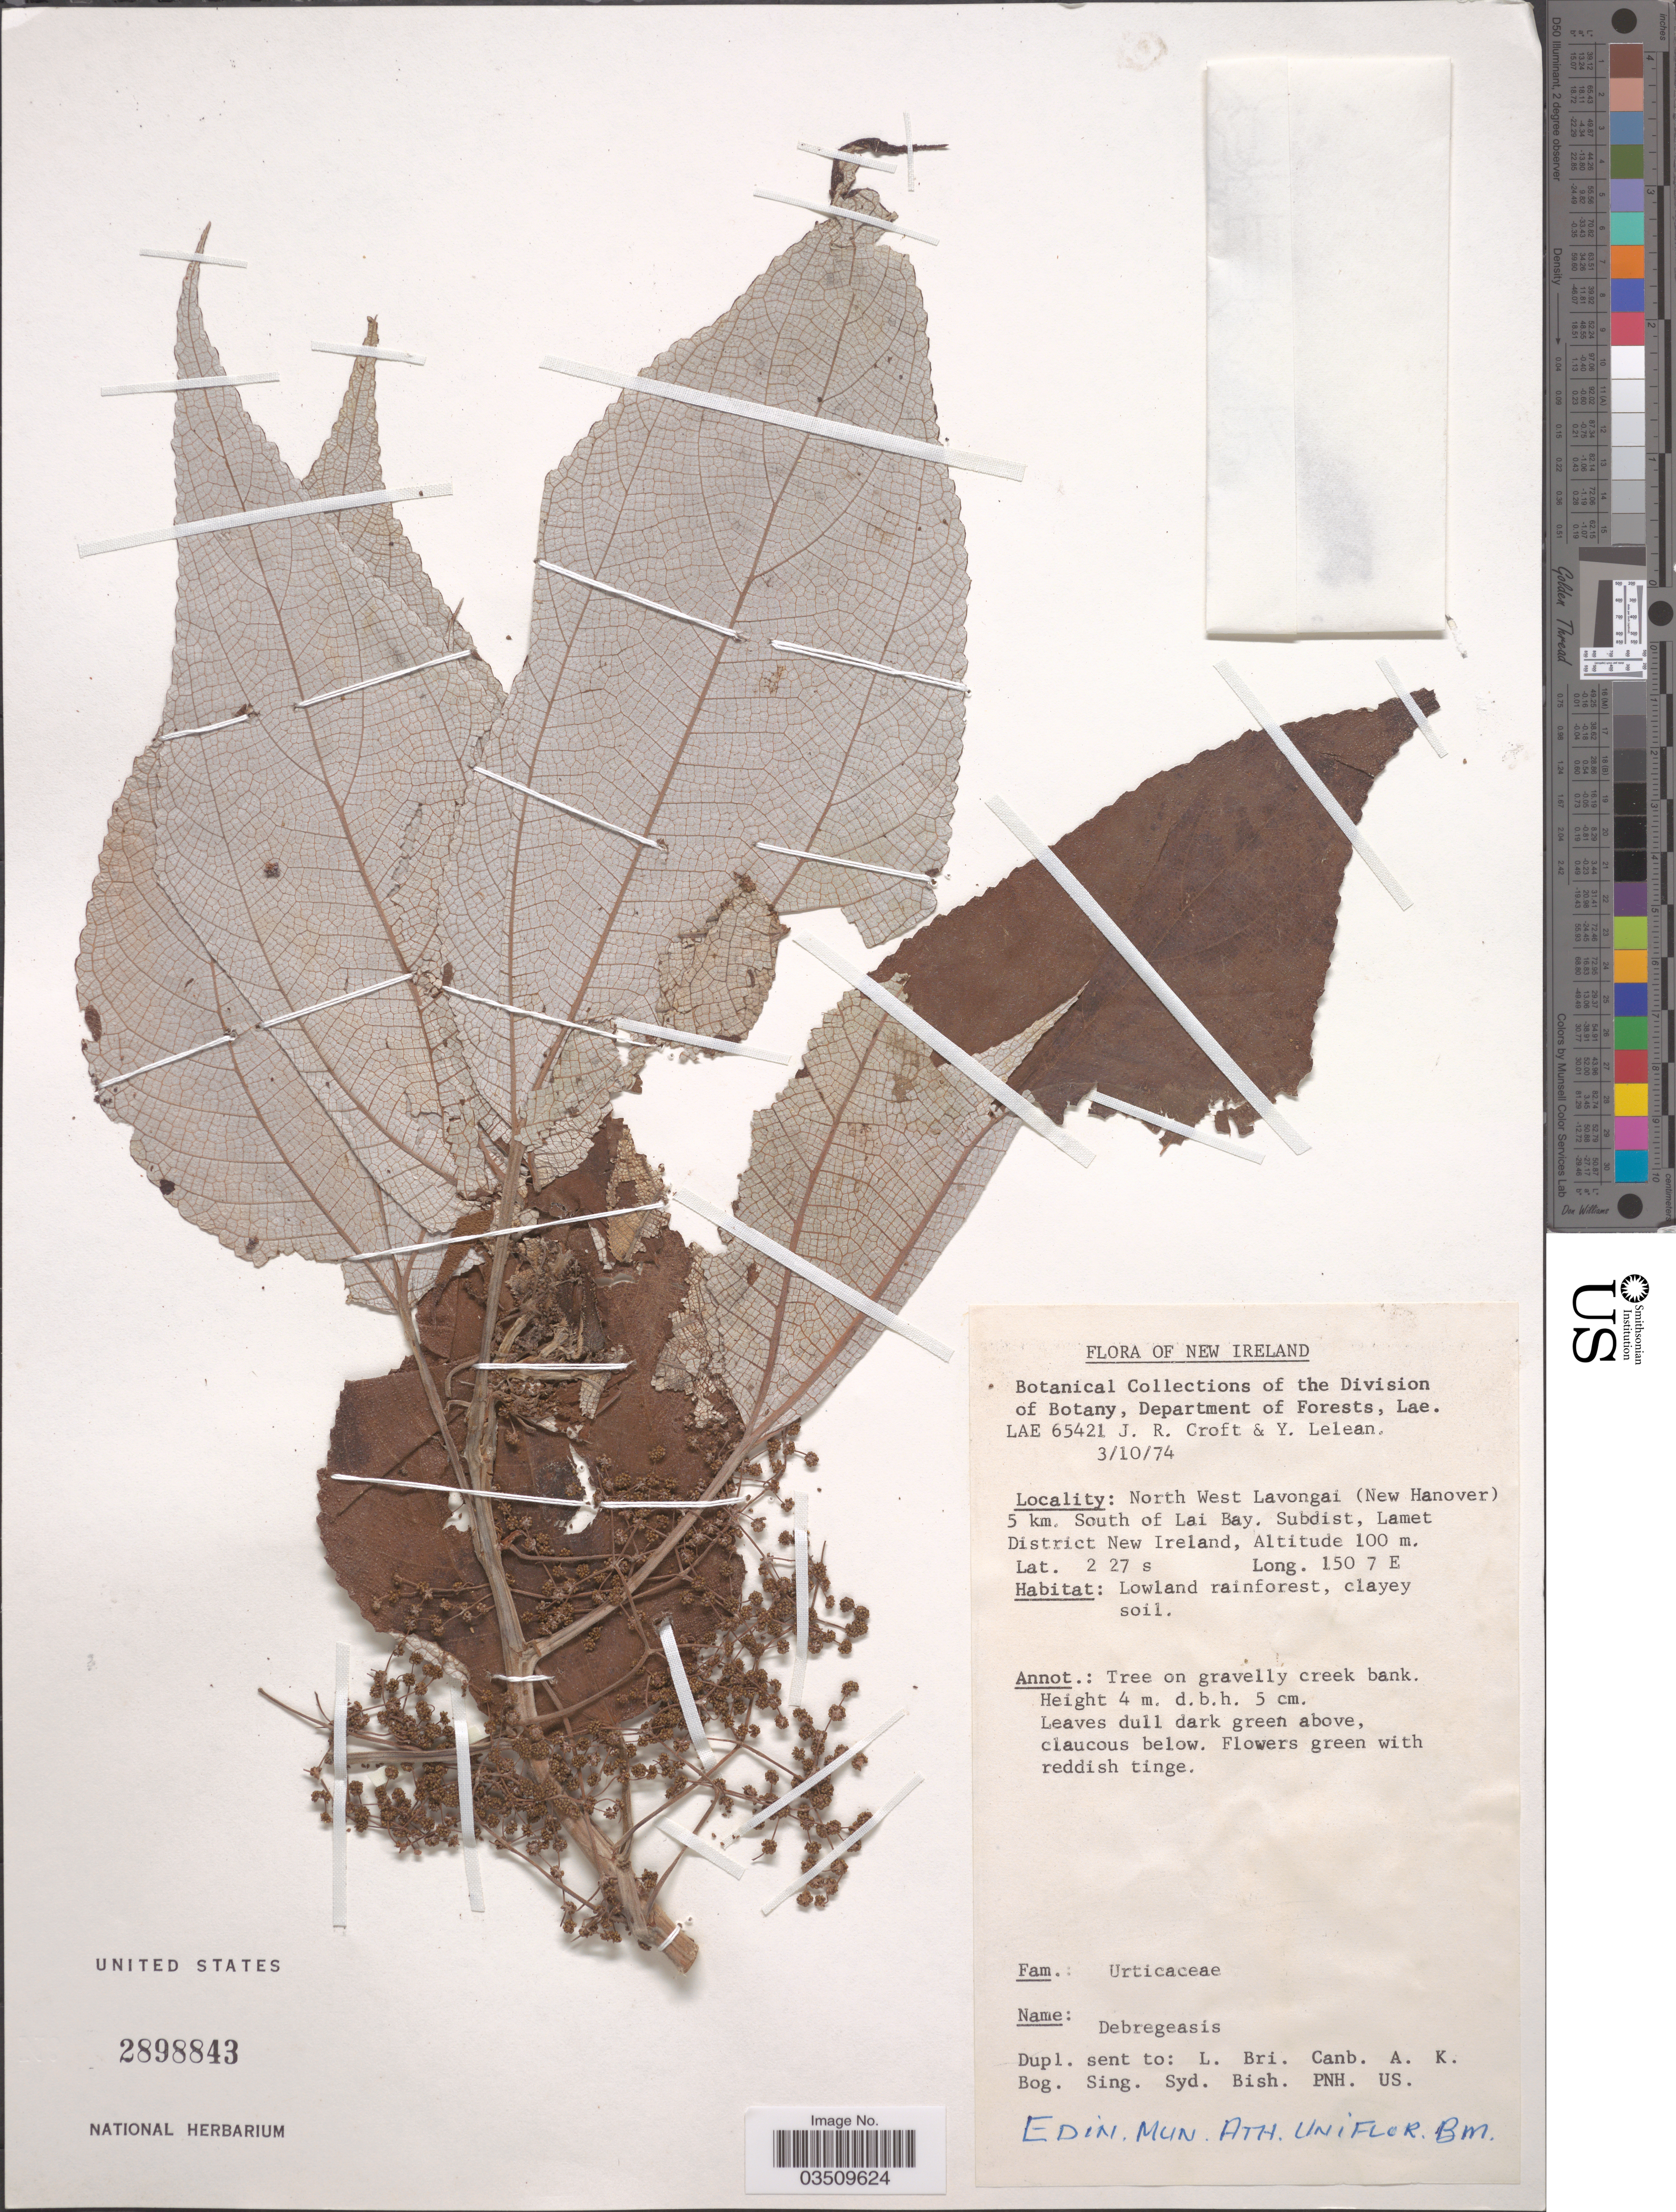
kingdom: Plantae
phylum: Tracheophyta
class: Magnoliopsida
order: Rosales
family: Urticaceae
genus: Debregeasia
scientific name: Debregeasia sp.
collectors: J. R. Croft & Y. Lelean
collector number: LAE 65421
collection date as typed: Transcribed d/m/y: 3/10/74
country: Papua New Guinea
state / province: New Ireland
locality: North West Lavongai (New Hanover) 5 km. South of Lai Bay. Subdist, Lamet District New Ireland.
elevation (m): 100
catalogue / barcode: US 2898843